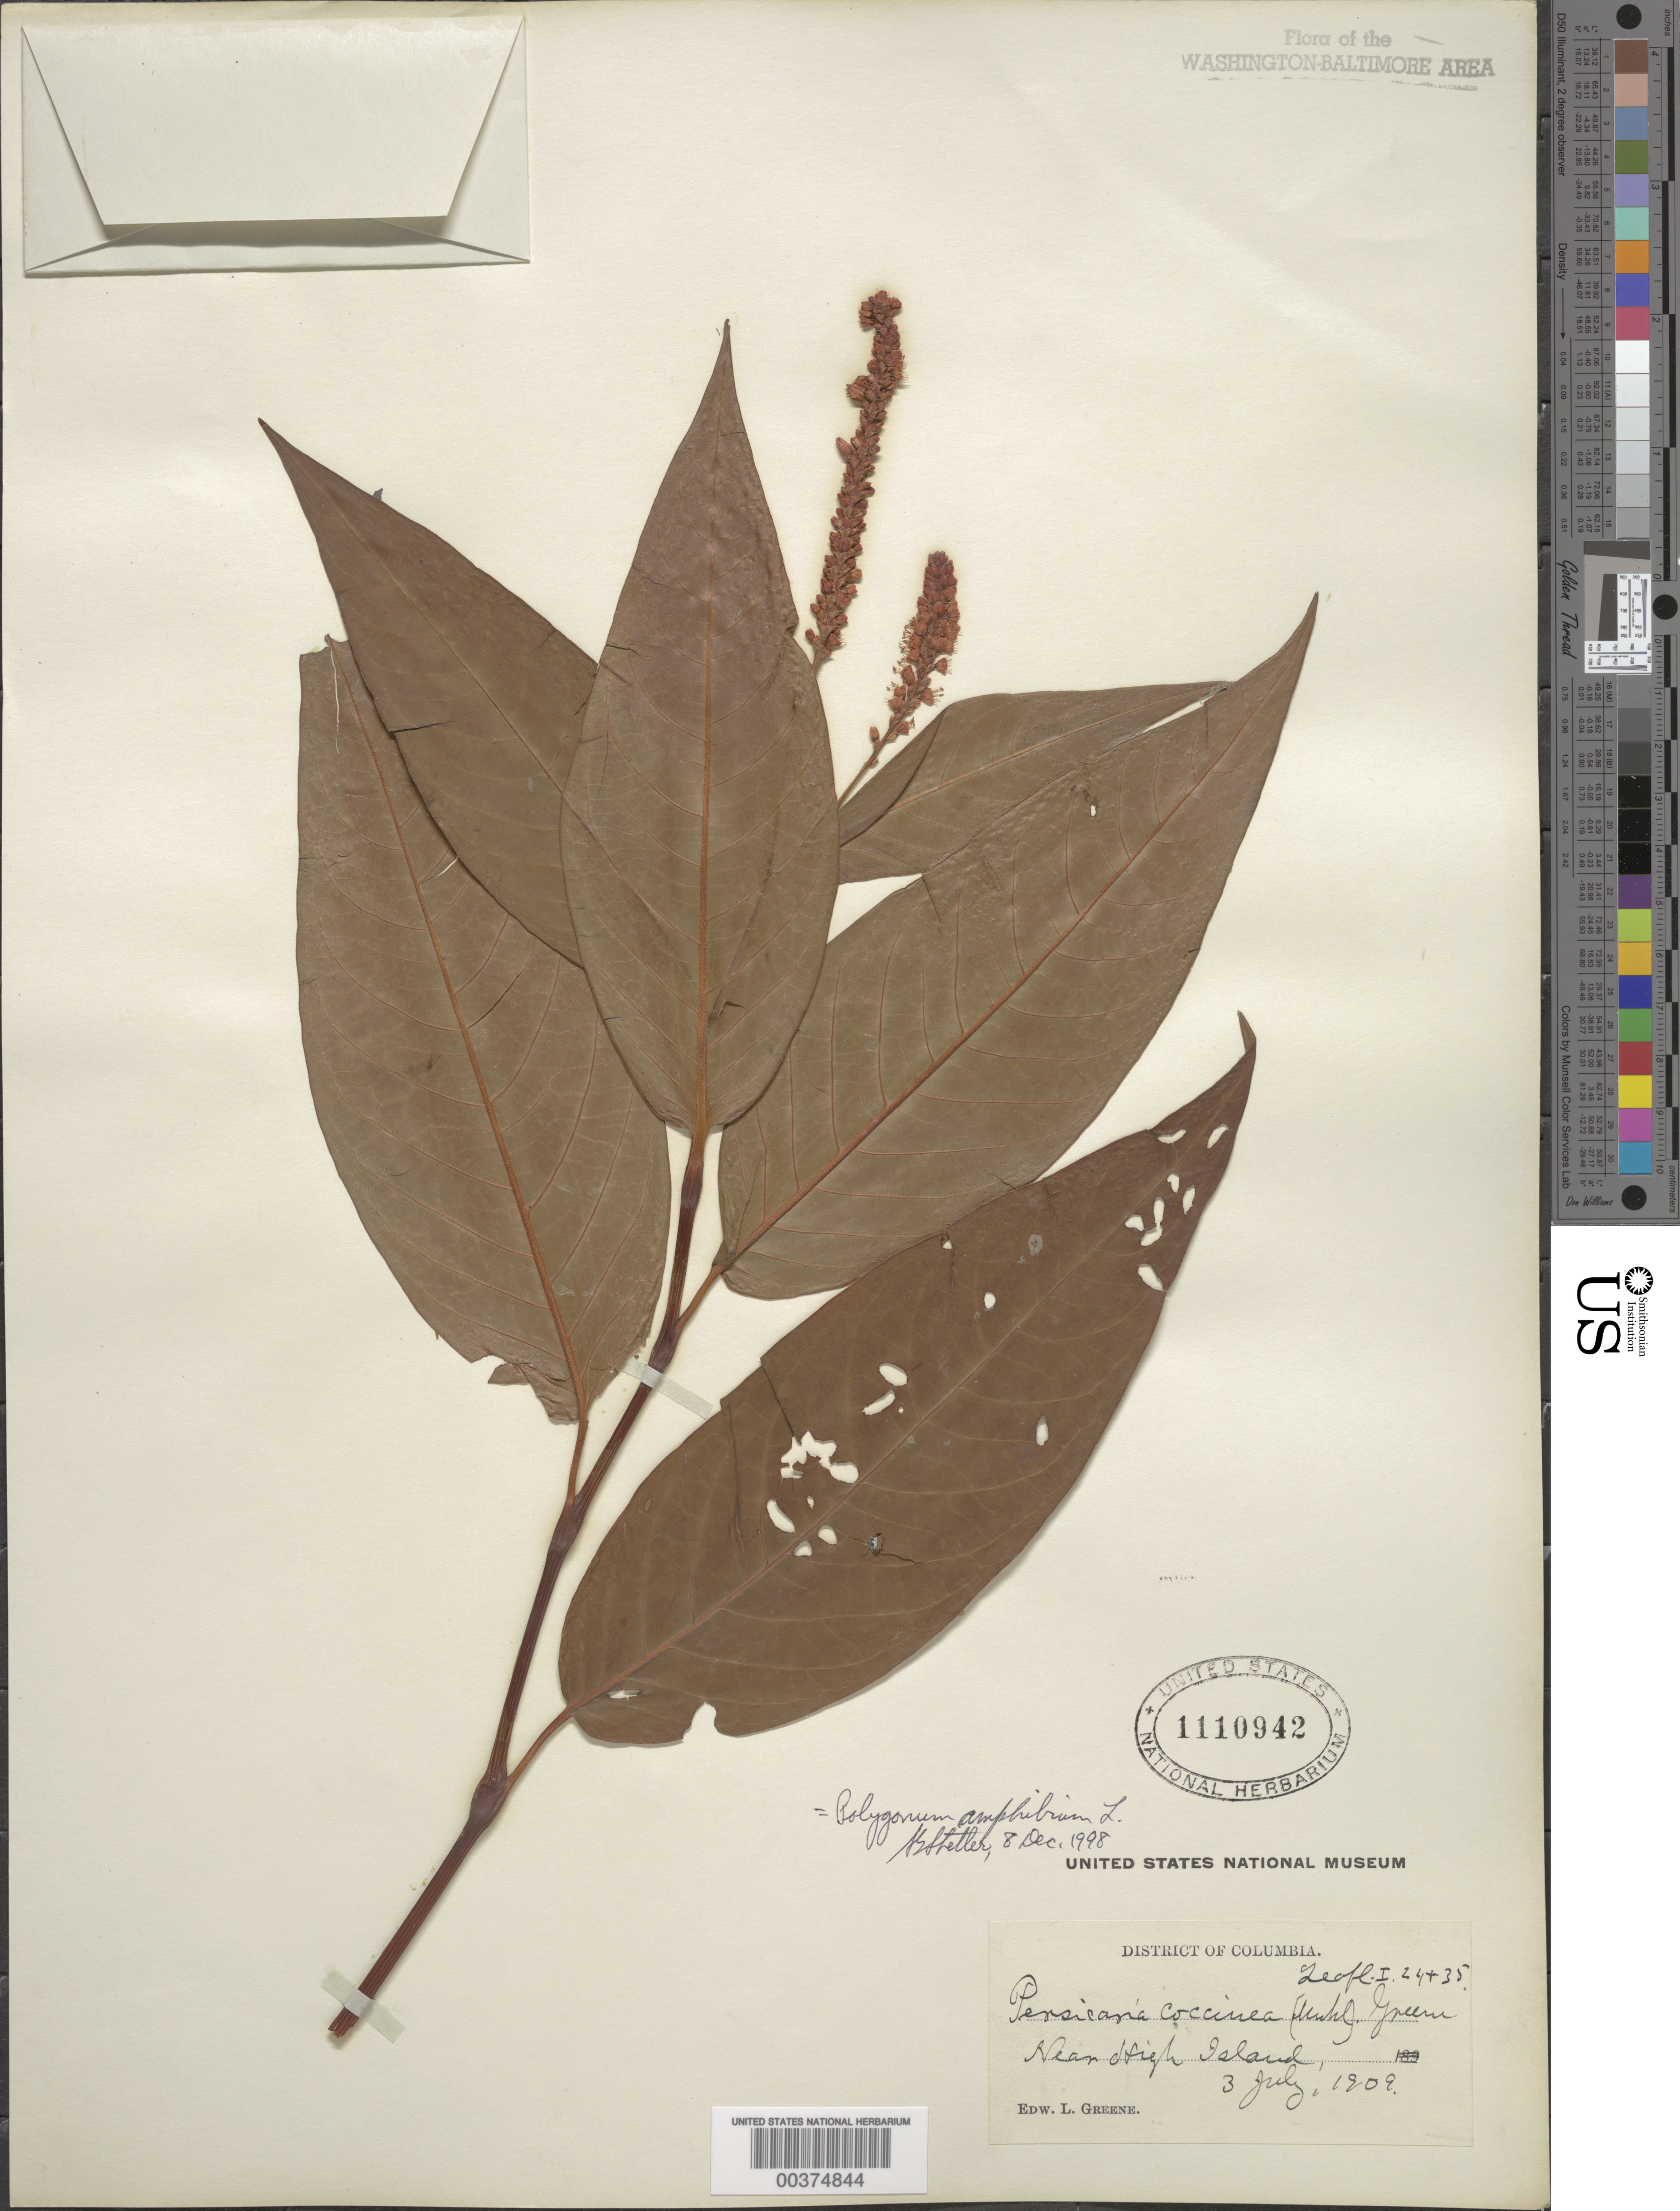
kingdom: Plantae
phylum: Tracheophyta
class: Magnoliopsida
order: Caryophyllales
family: Polygonaceae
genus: Persicaria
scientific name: Persicaria coccinea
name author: (Muhl. ex Willd.) Greene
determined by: Atha, D. E.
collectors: E. L. Greene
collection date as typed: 03 Jul 1909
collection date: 1909-07-03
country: United States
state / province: Maryland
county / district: Montgomery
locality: High Island vicinity C. & O. Canal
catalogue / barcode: US 1110942